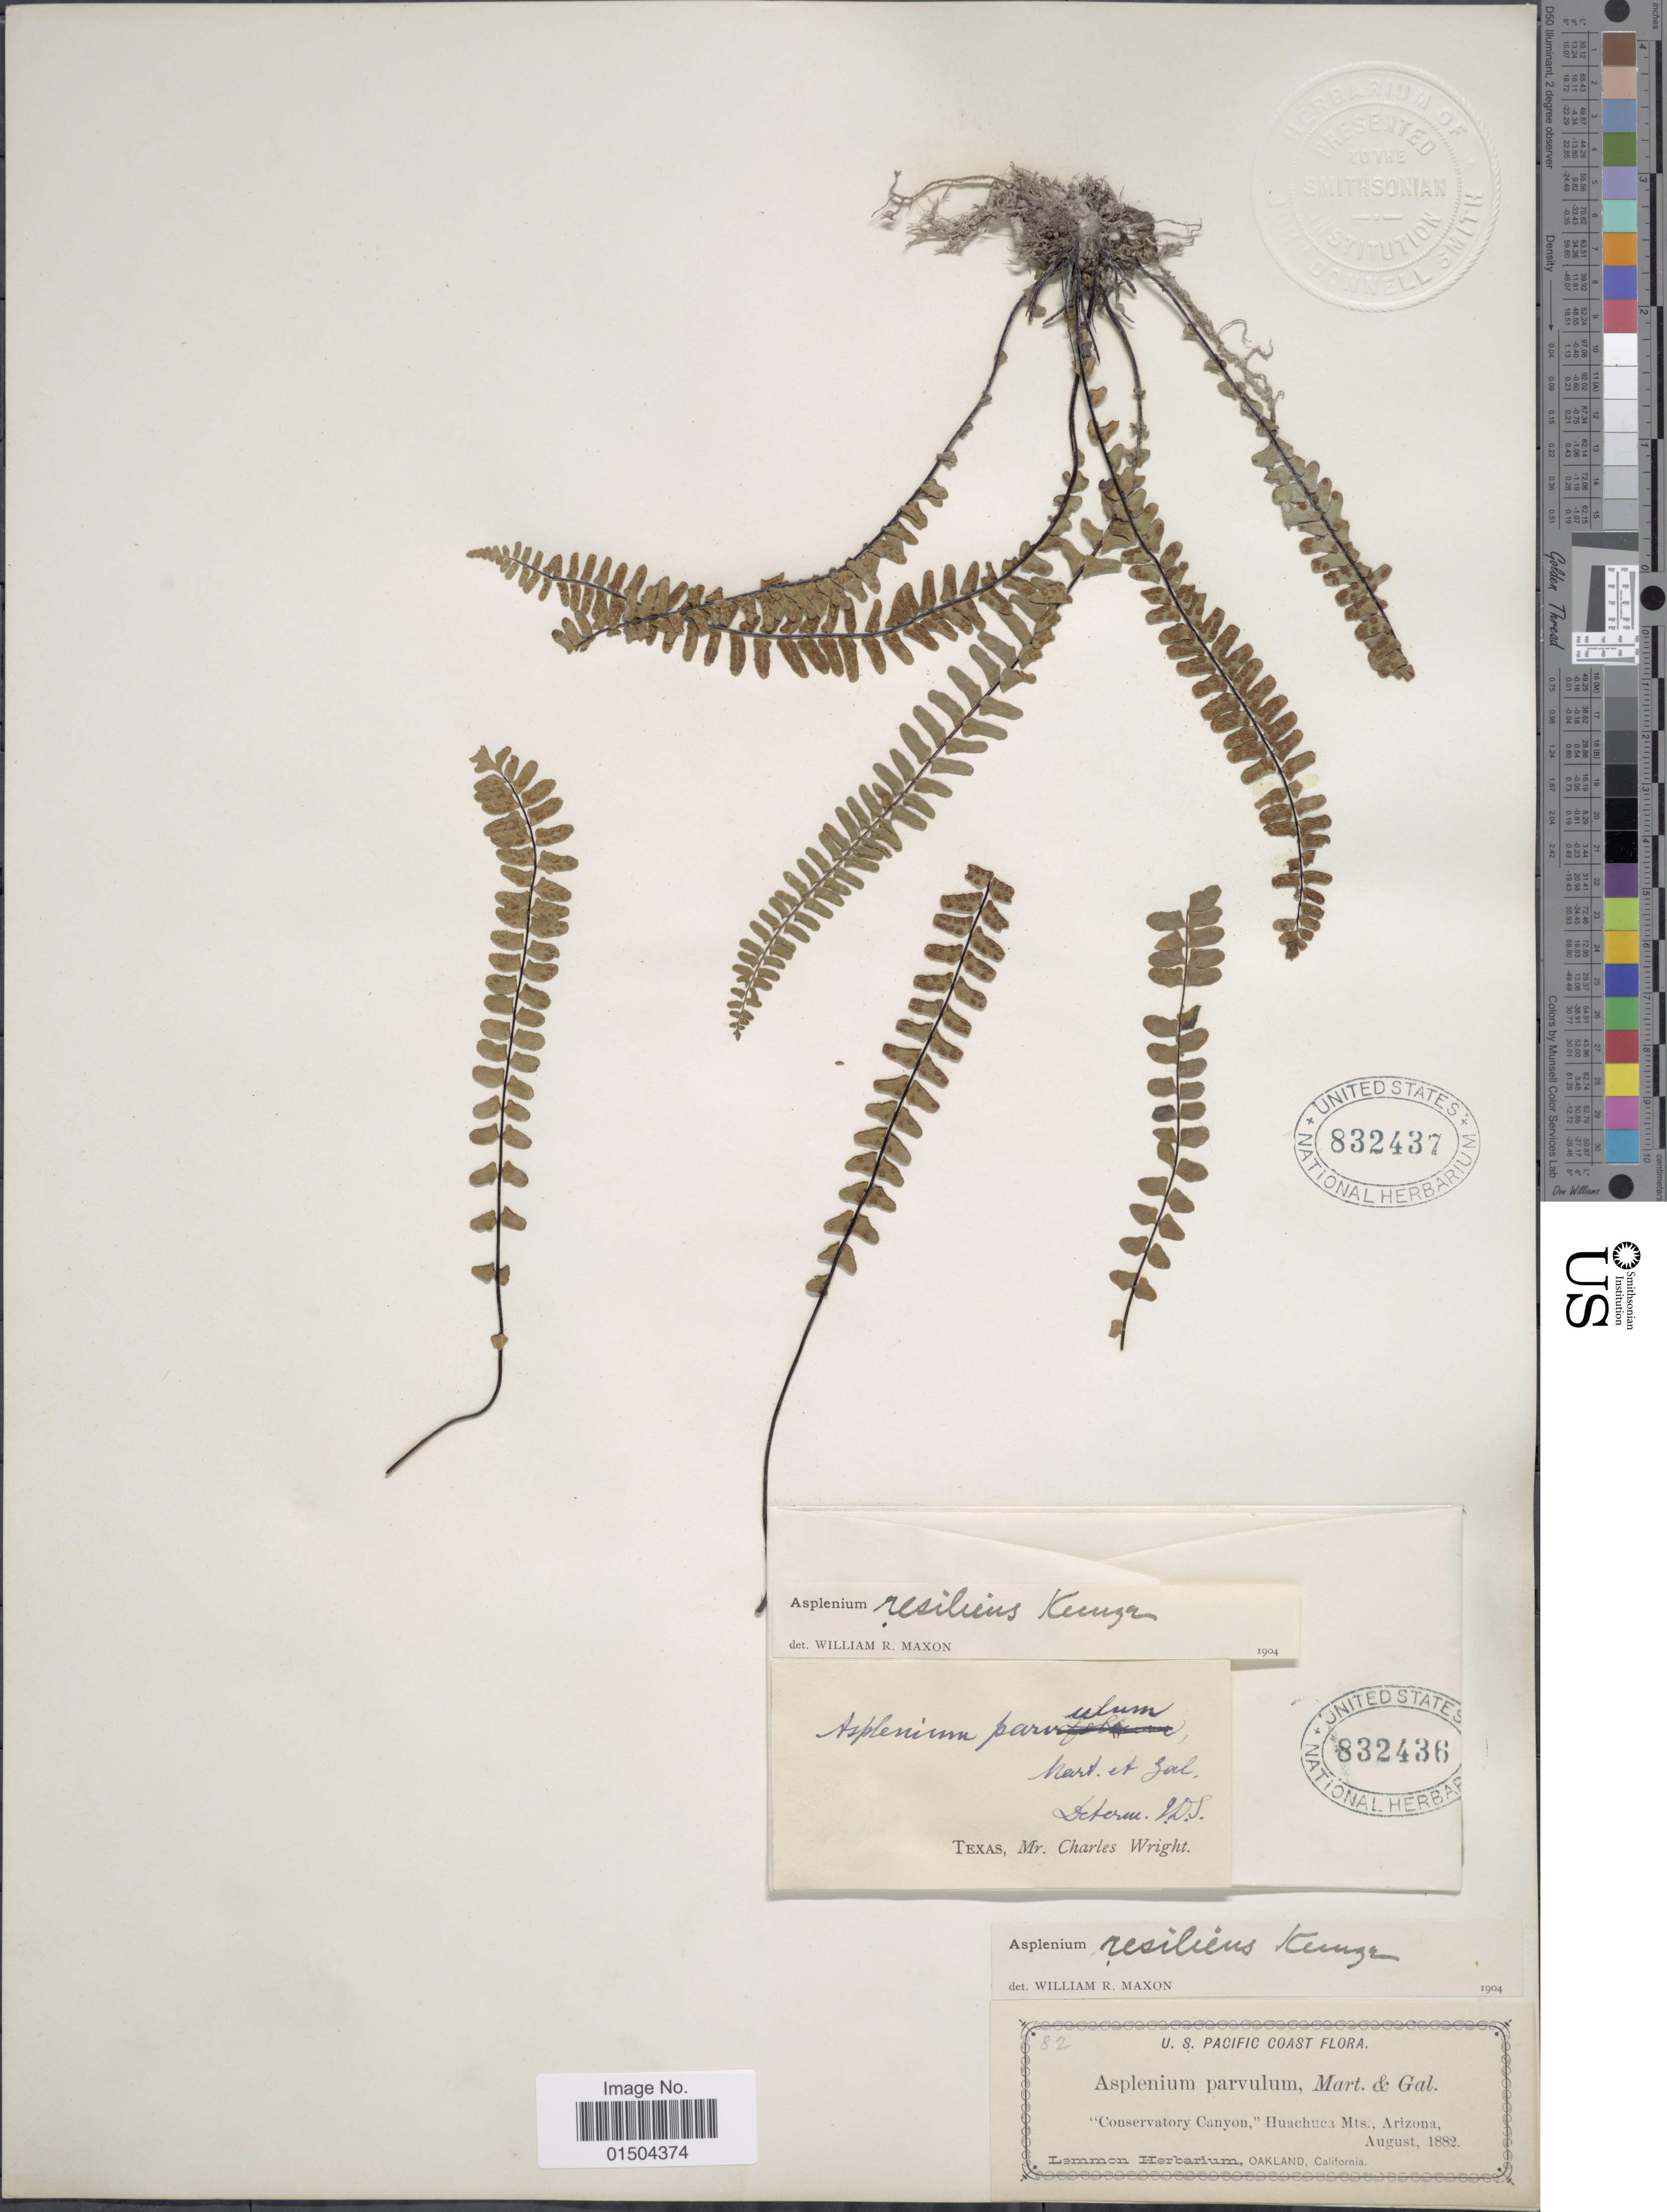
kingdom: Plantae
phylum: Tracheophyta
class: Polypodiopsida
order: Polypodiales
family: Aspleniaceae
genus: Asplenium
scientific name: Asplenium resiliens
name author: Kunze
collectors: ex herb. Lemmon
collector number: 82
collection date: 1882-08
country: United States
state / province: Arizona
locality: U.S. Pacific Coast. "Conservatory Canyon", Huachuca Mts.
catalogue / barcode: US 832437-2